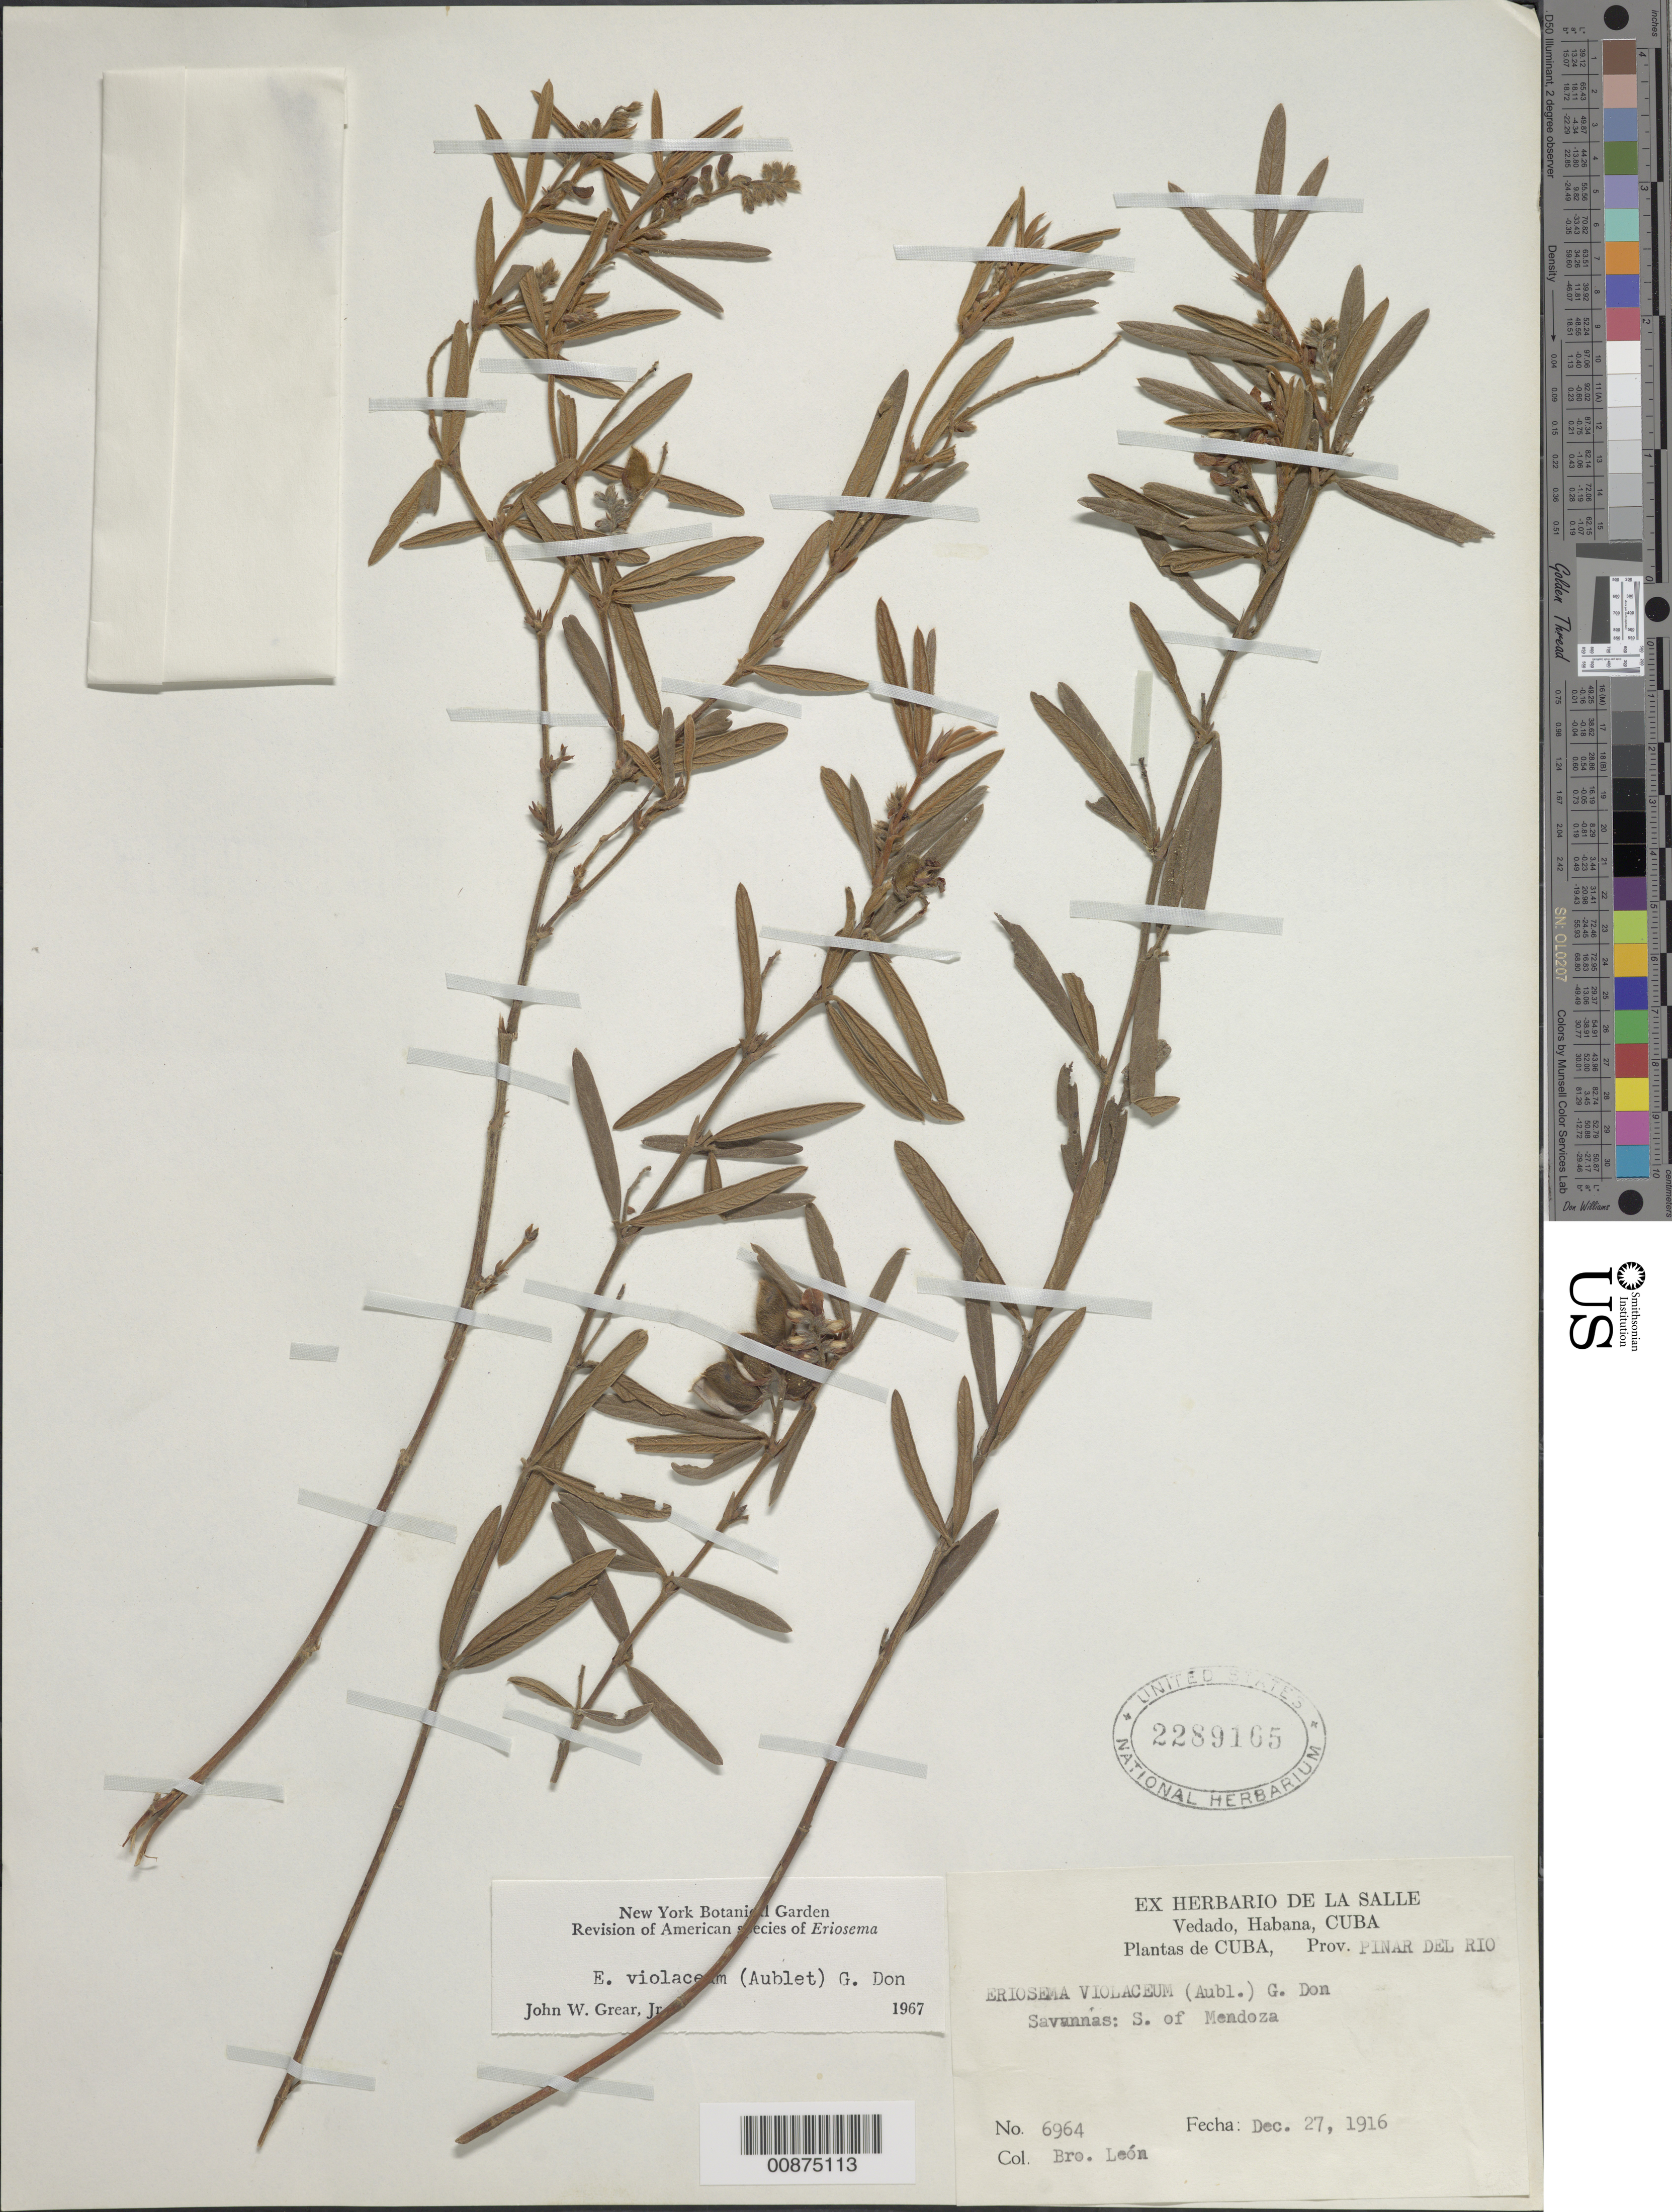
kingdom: Plantae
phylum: Tracheophyta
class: Magnoliopsida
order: Fabales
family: Fabaceae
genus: Eriosema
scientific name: Eriosema violaceum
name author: (Aubl.) G. Don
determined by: Grear, J. W., Jr.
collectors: Bro. León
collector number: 6964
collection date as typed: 27 Dec 1916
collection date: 1916-12-27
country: Cuba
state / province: Pinar del Rio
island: Cuba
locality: S of Mendoza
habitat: Savannas.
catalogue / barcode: US 2289165